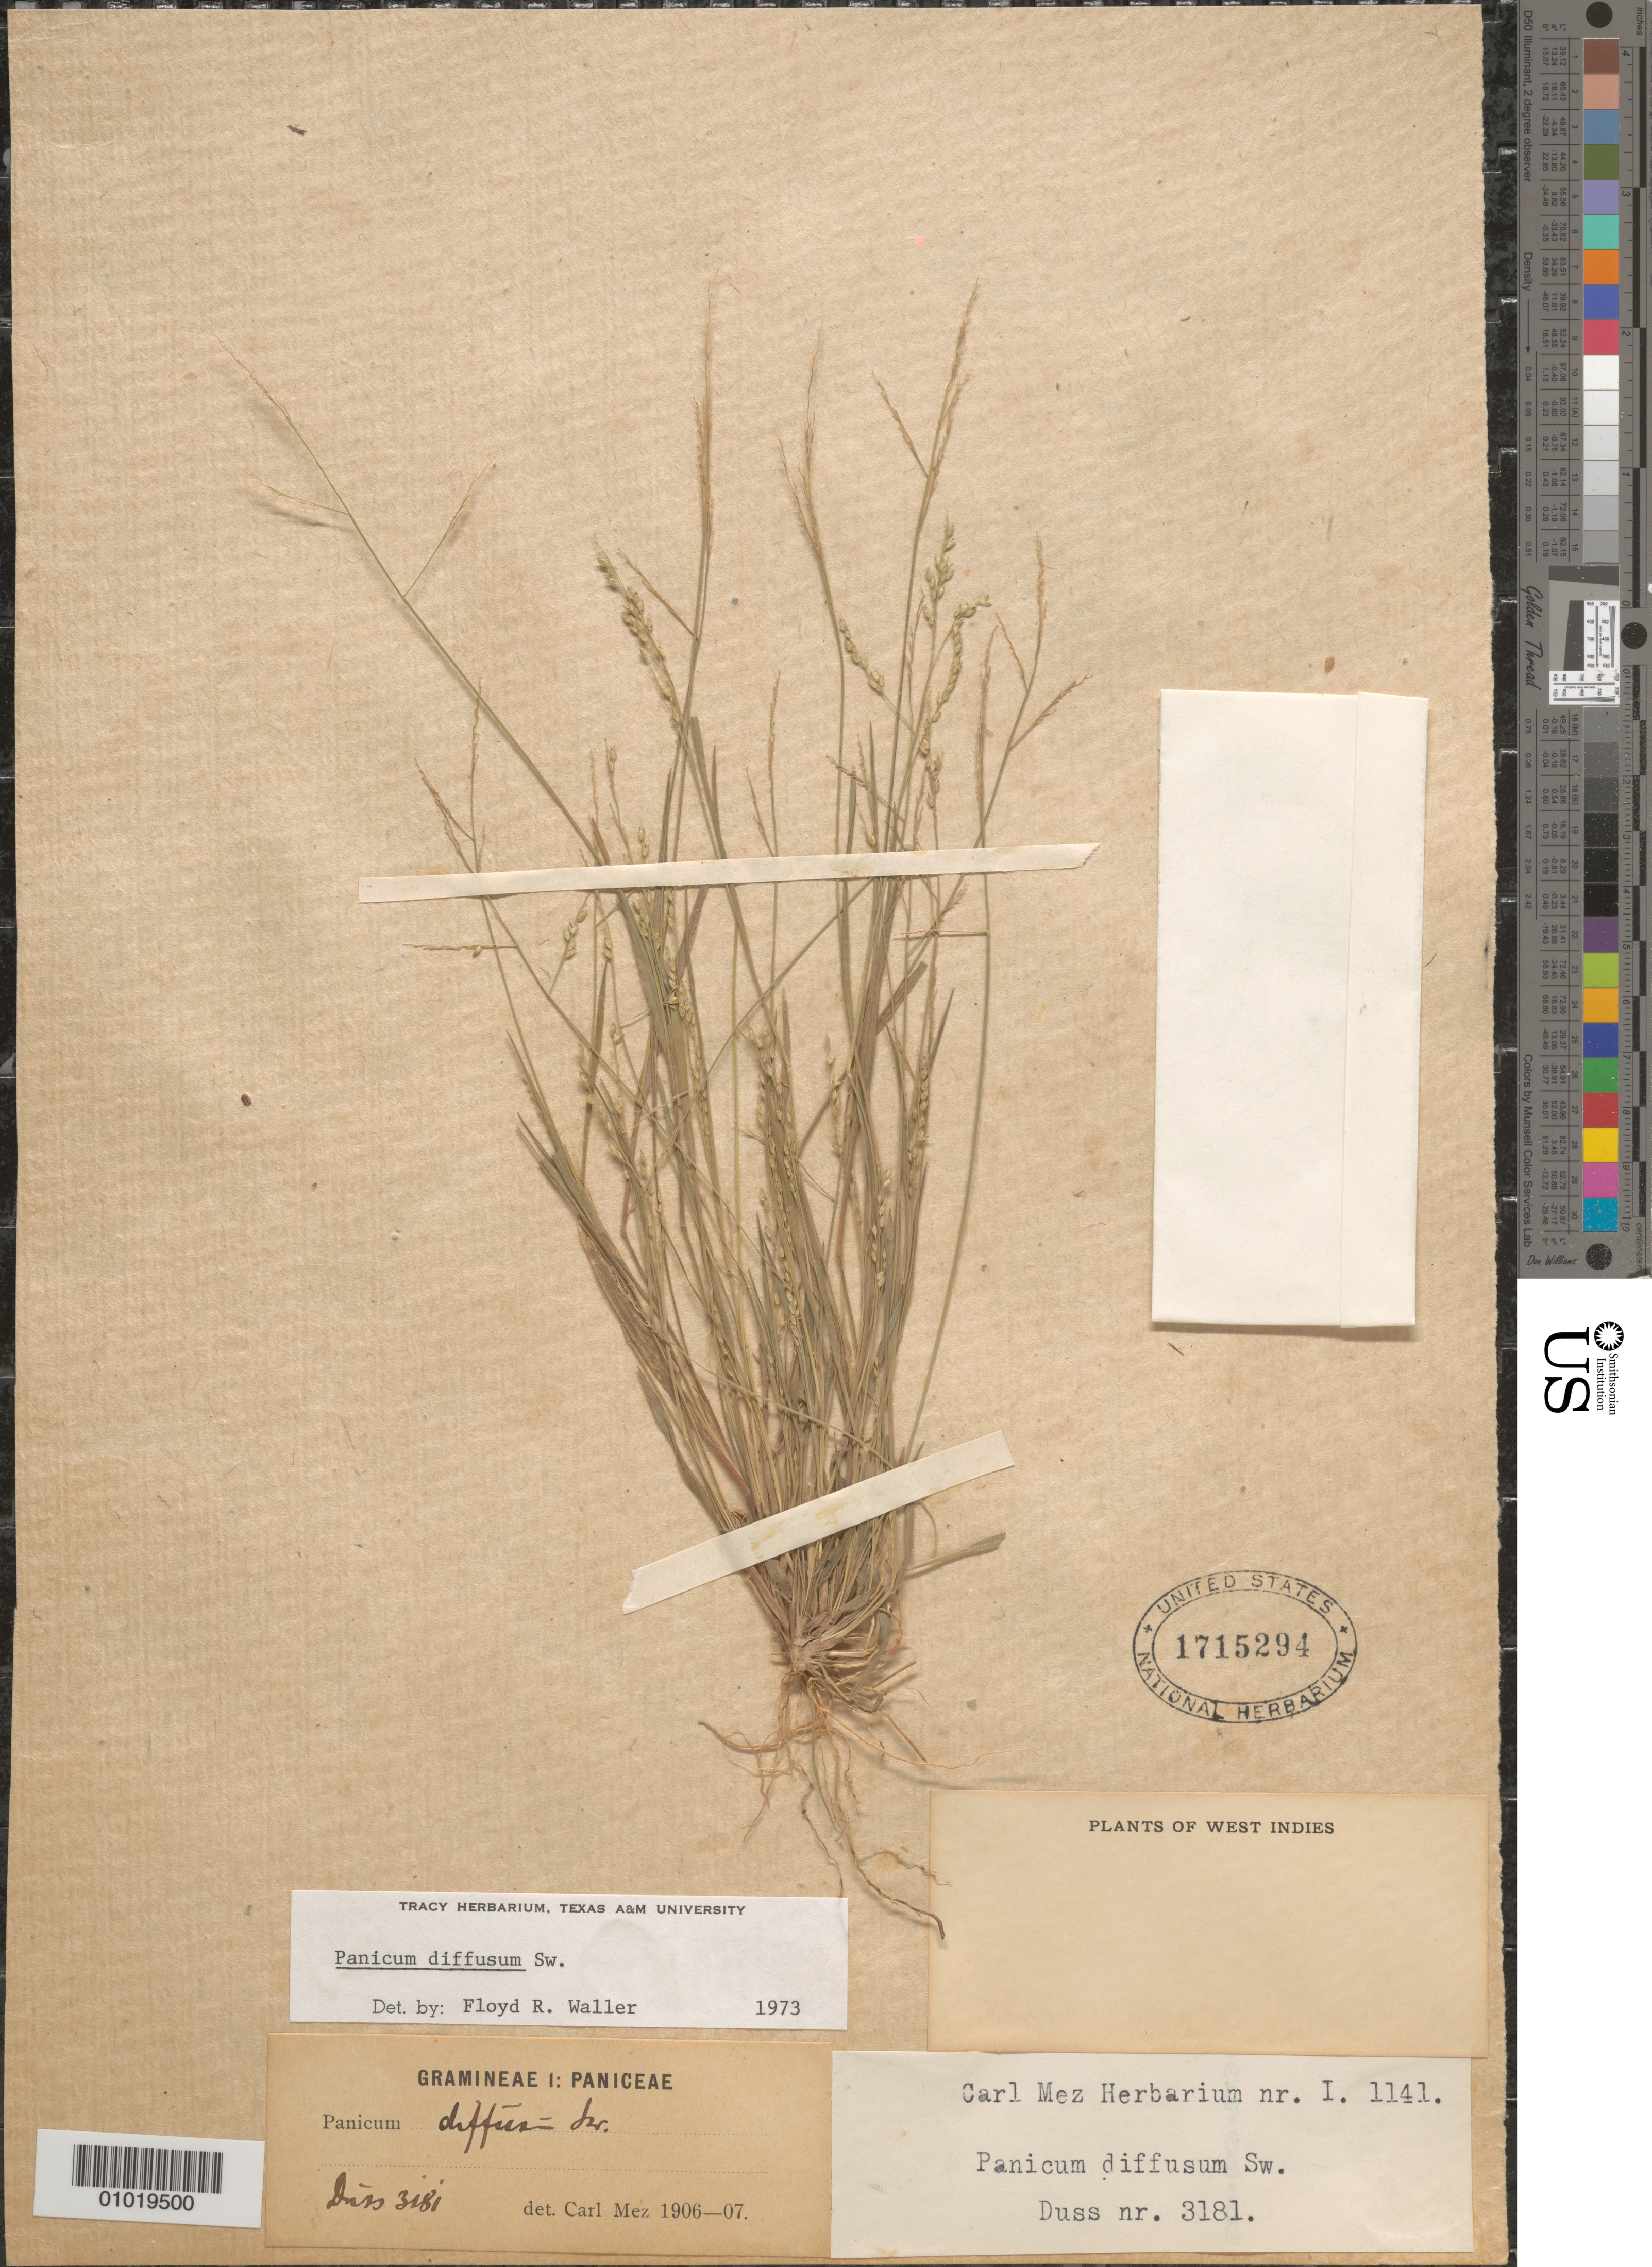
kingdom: Plantae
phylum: Tracheophyta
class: Liliopsida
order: Poales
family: Poaceae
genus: Panicum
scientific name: Panicum diffusum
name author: Sw.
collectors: Père Duss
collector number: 1141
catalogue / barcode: US 1715294